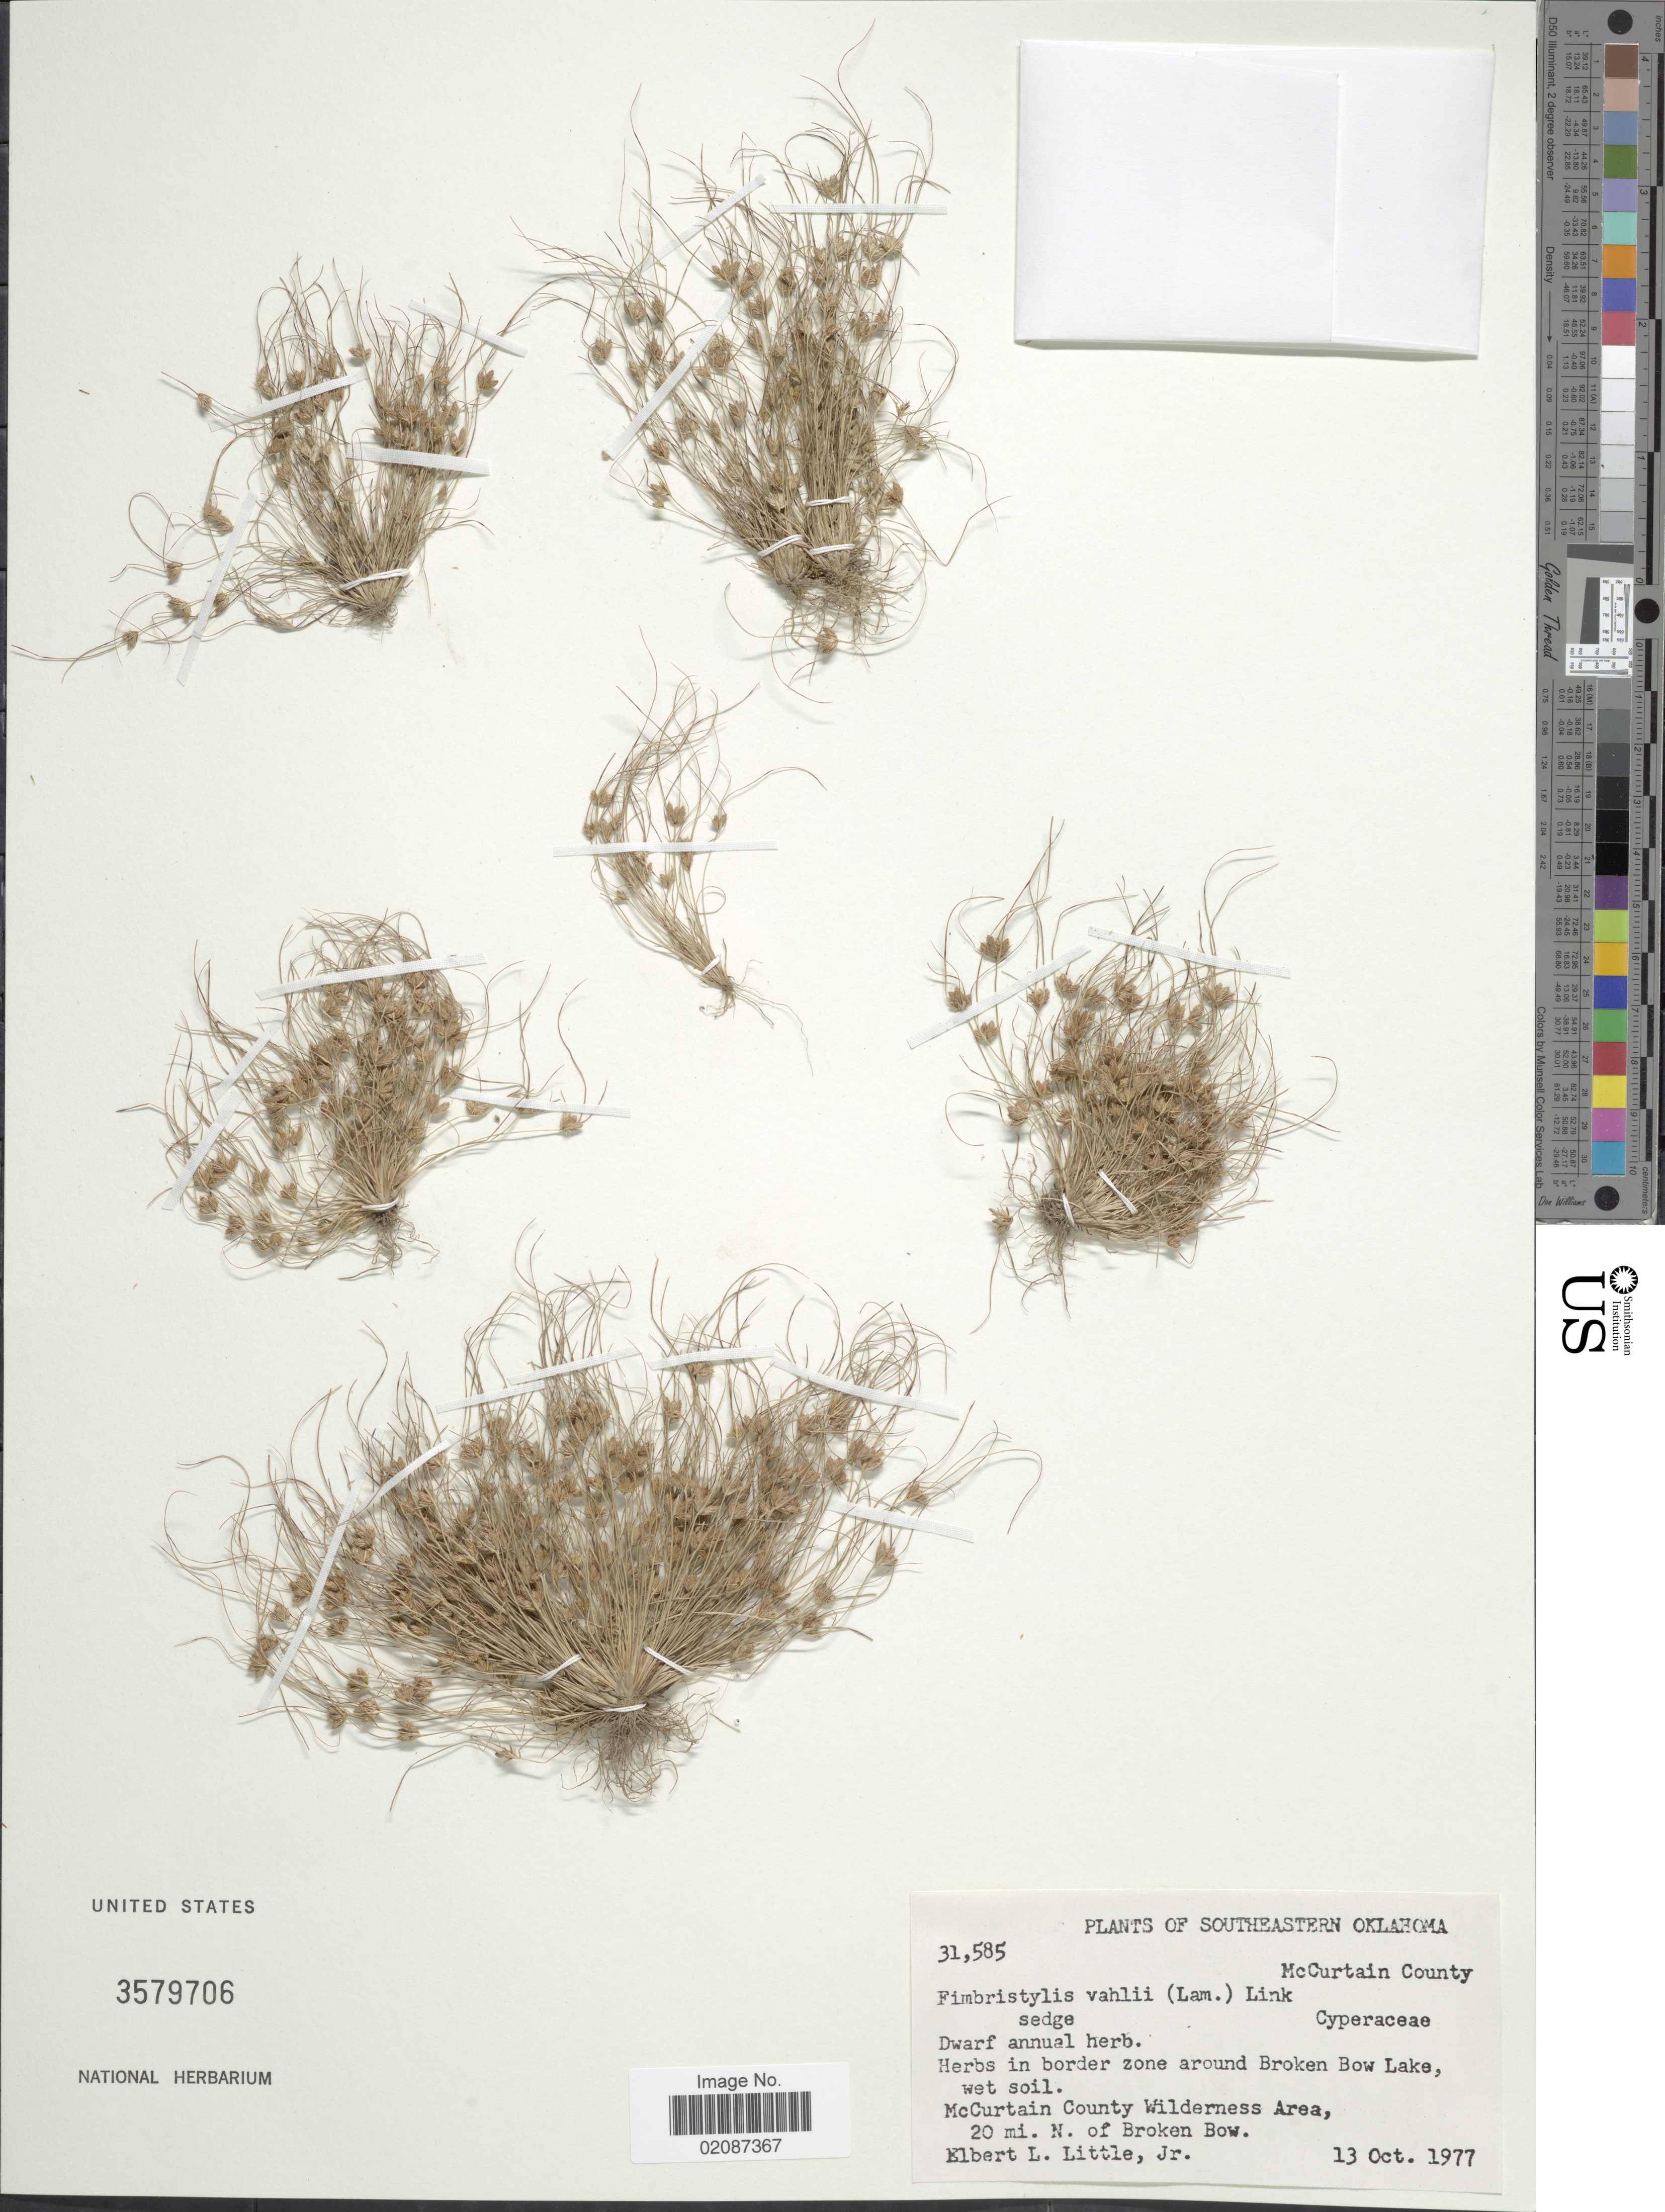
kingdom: Plantae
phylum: Tracheophyta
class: Liliopsida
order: Poales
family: Cyperaceae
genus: Fimbristylis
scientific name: Fimbristylis vahlii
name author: (Lam.) Link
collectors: E. L. Little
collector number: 31585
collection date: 1977-10-13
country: United States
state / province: Oklahoma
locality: Southeastern Oklahoma, in border around Broken Bow Lake, McCurtain County Wilderness Area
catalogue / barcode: US 3579706